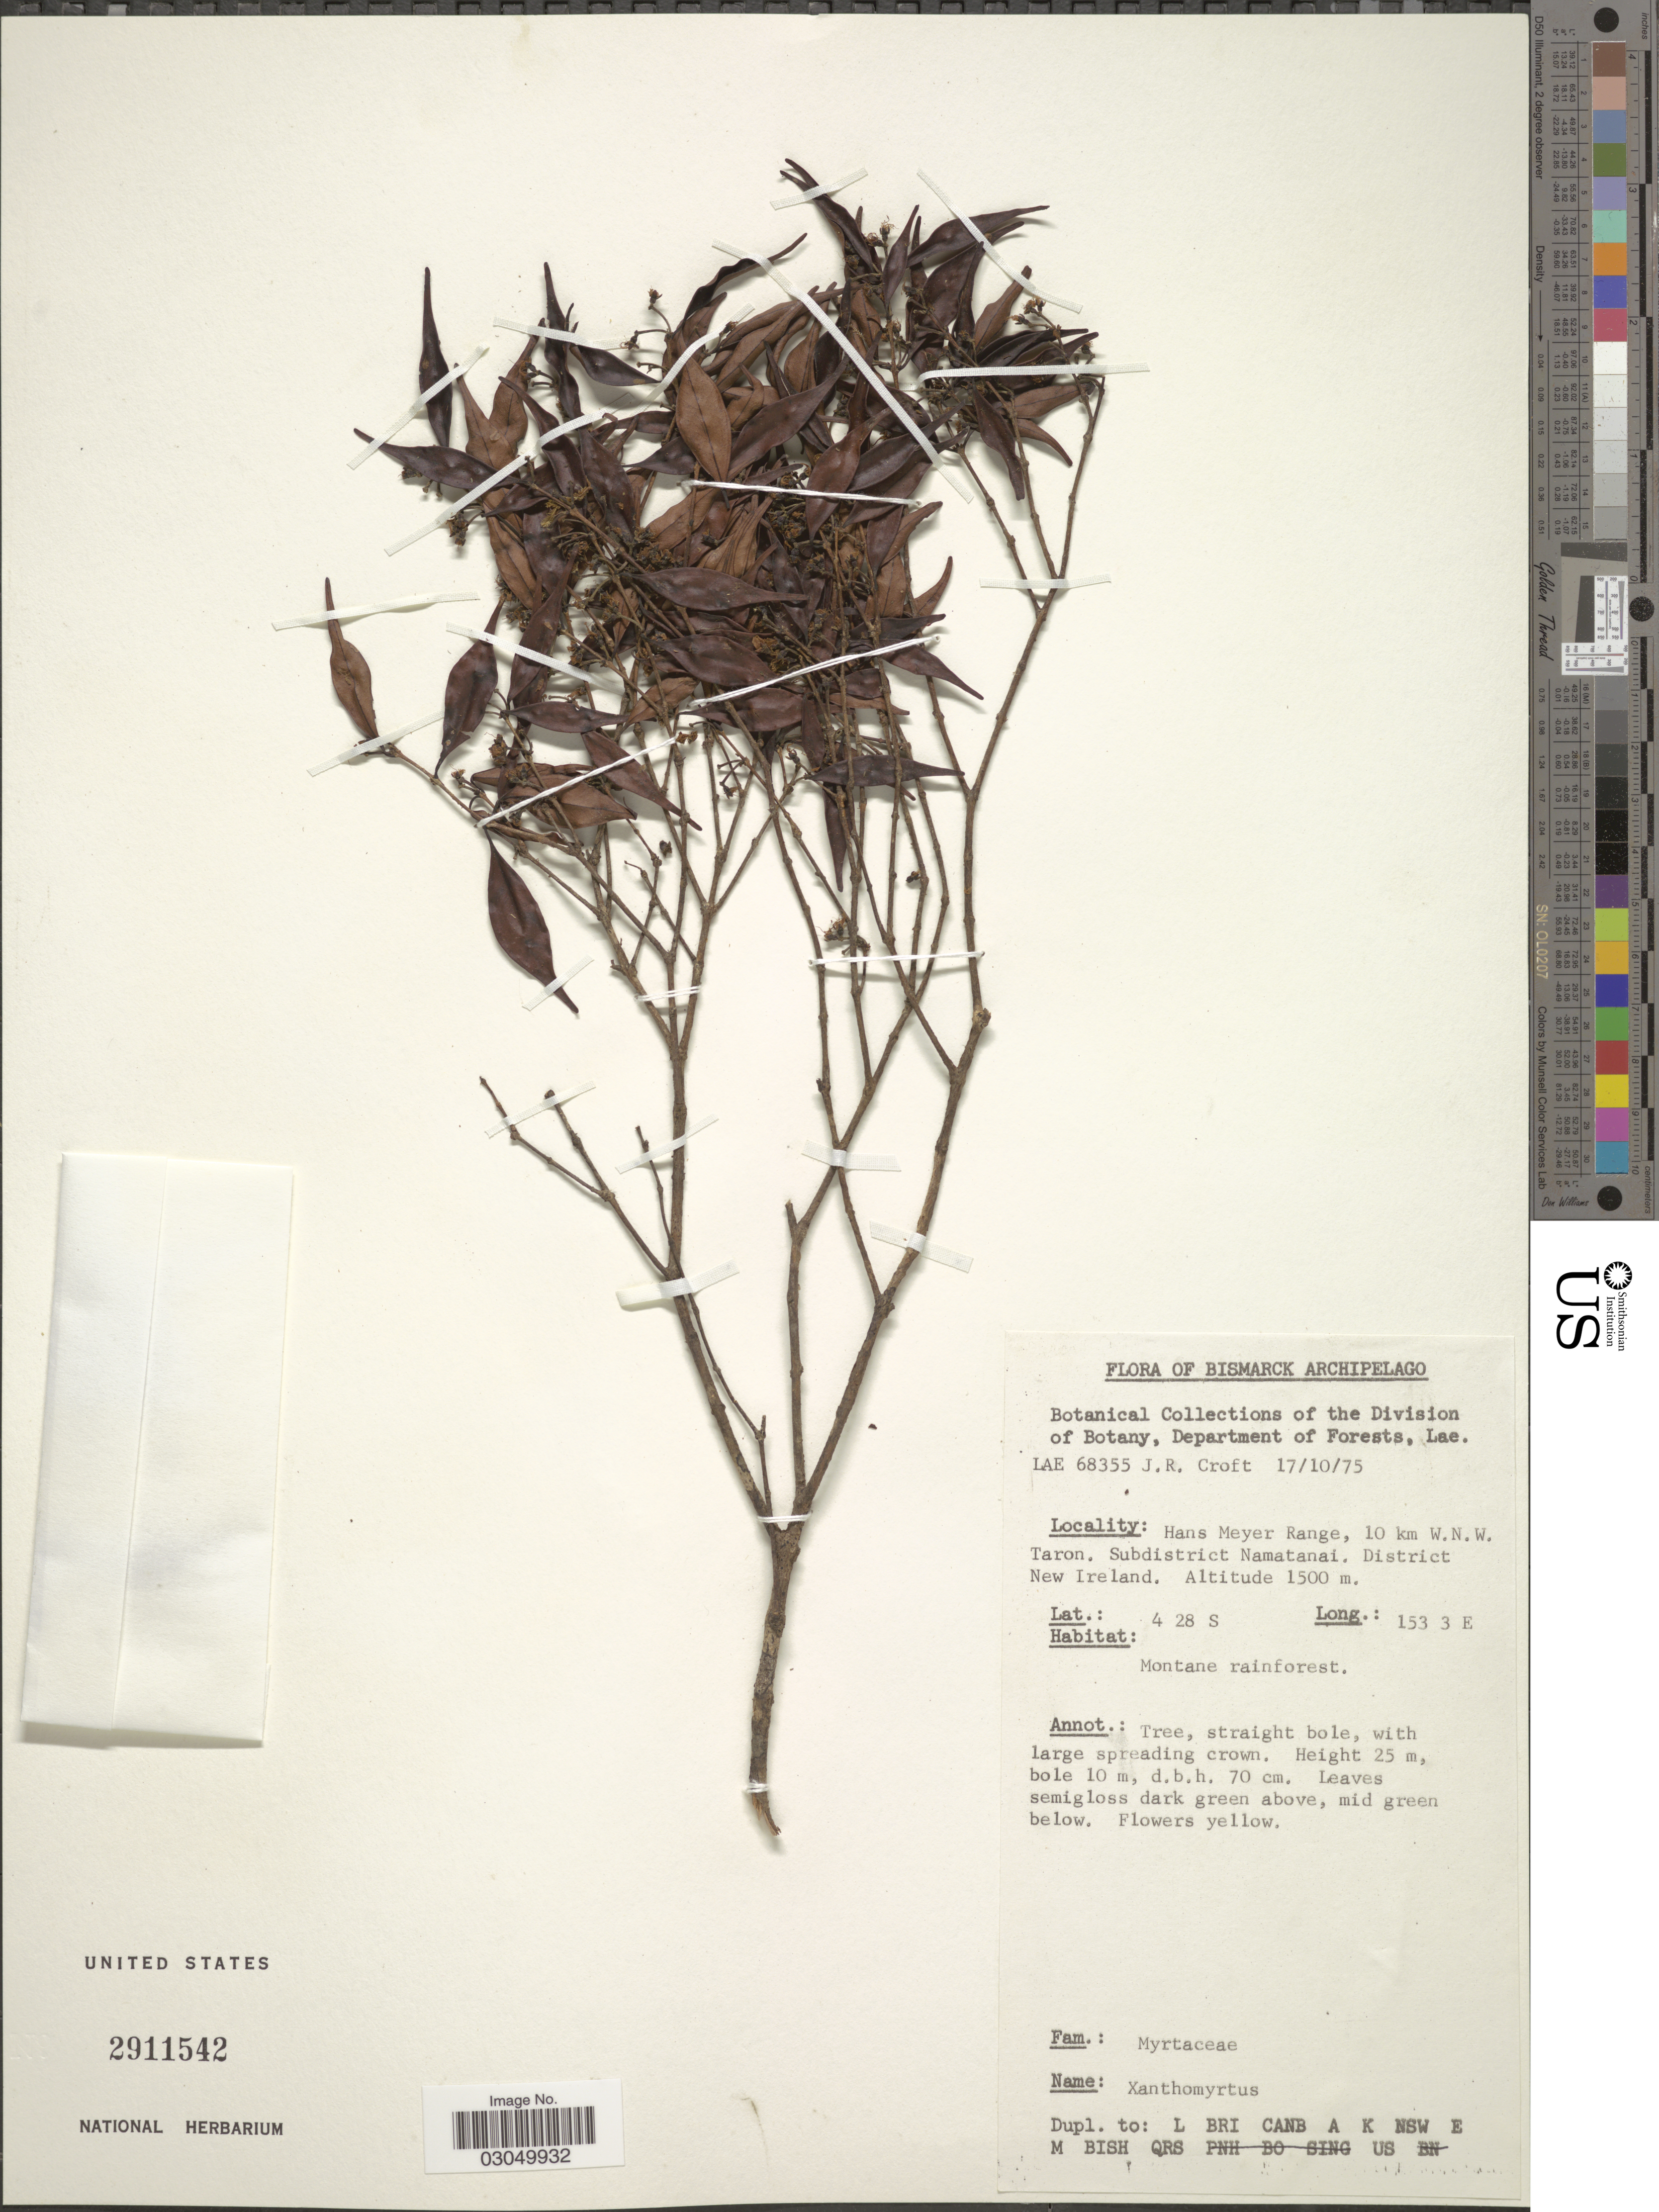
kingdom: Plantae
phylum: Tracheophyta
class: Magnoliopsida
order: Myrtales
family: Myrtaceae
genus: Xanthomyrtus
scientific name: Xanthomyrtus sp.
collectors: J. R. Croft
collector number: LAE 68355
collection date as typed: Transcribed d/m/y: 17/10/75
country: Papua New Guinea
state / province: New Ireland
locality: Bismarck Archipelago. Hans Meyer Range, 10 km W.N.W. Taron. Subdistrict Namatanai. District New Ireland.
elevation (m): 1500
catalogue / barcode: US 2911542